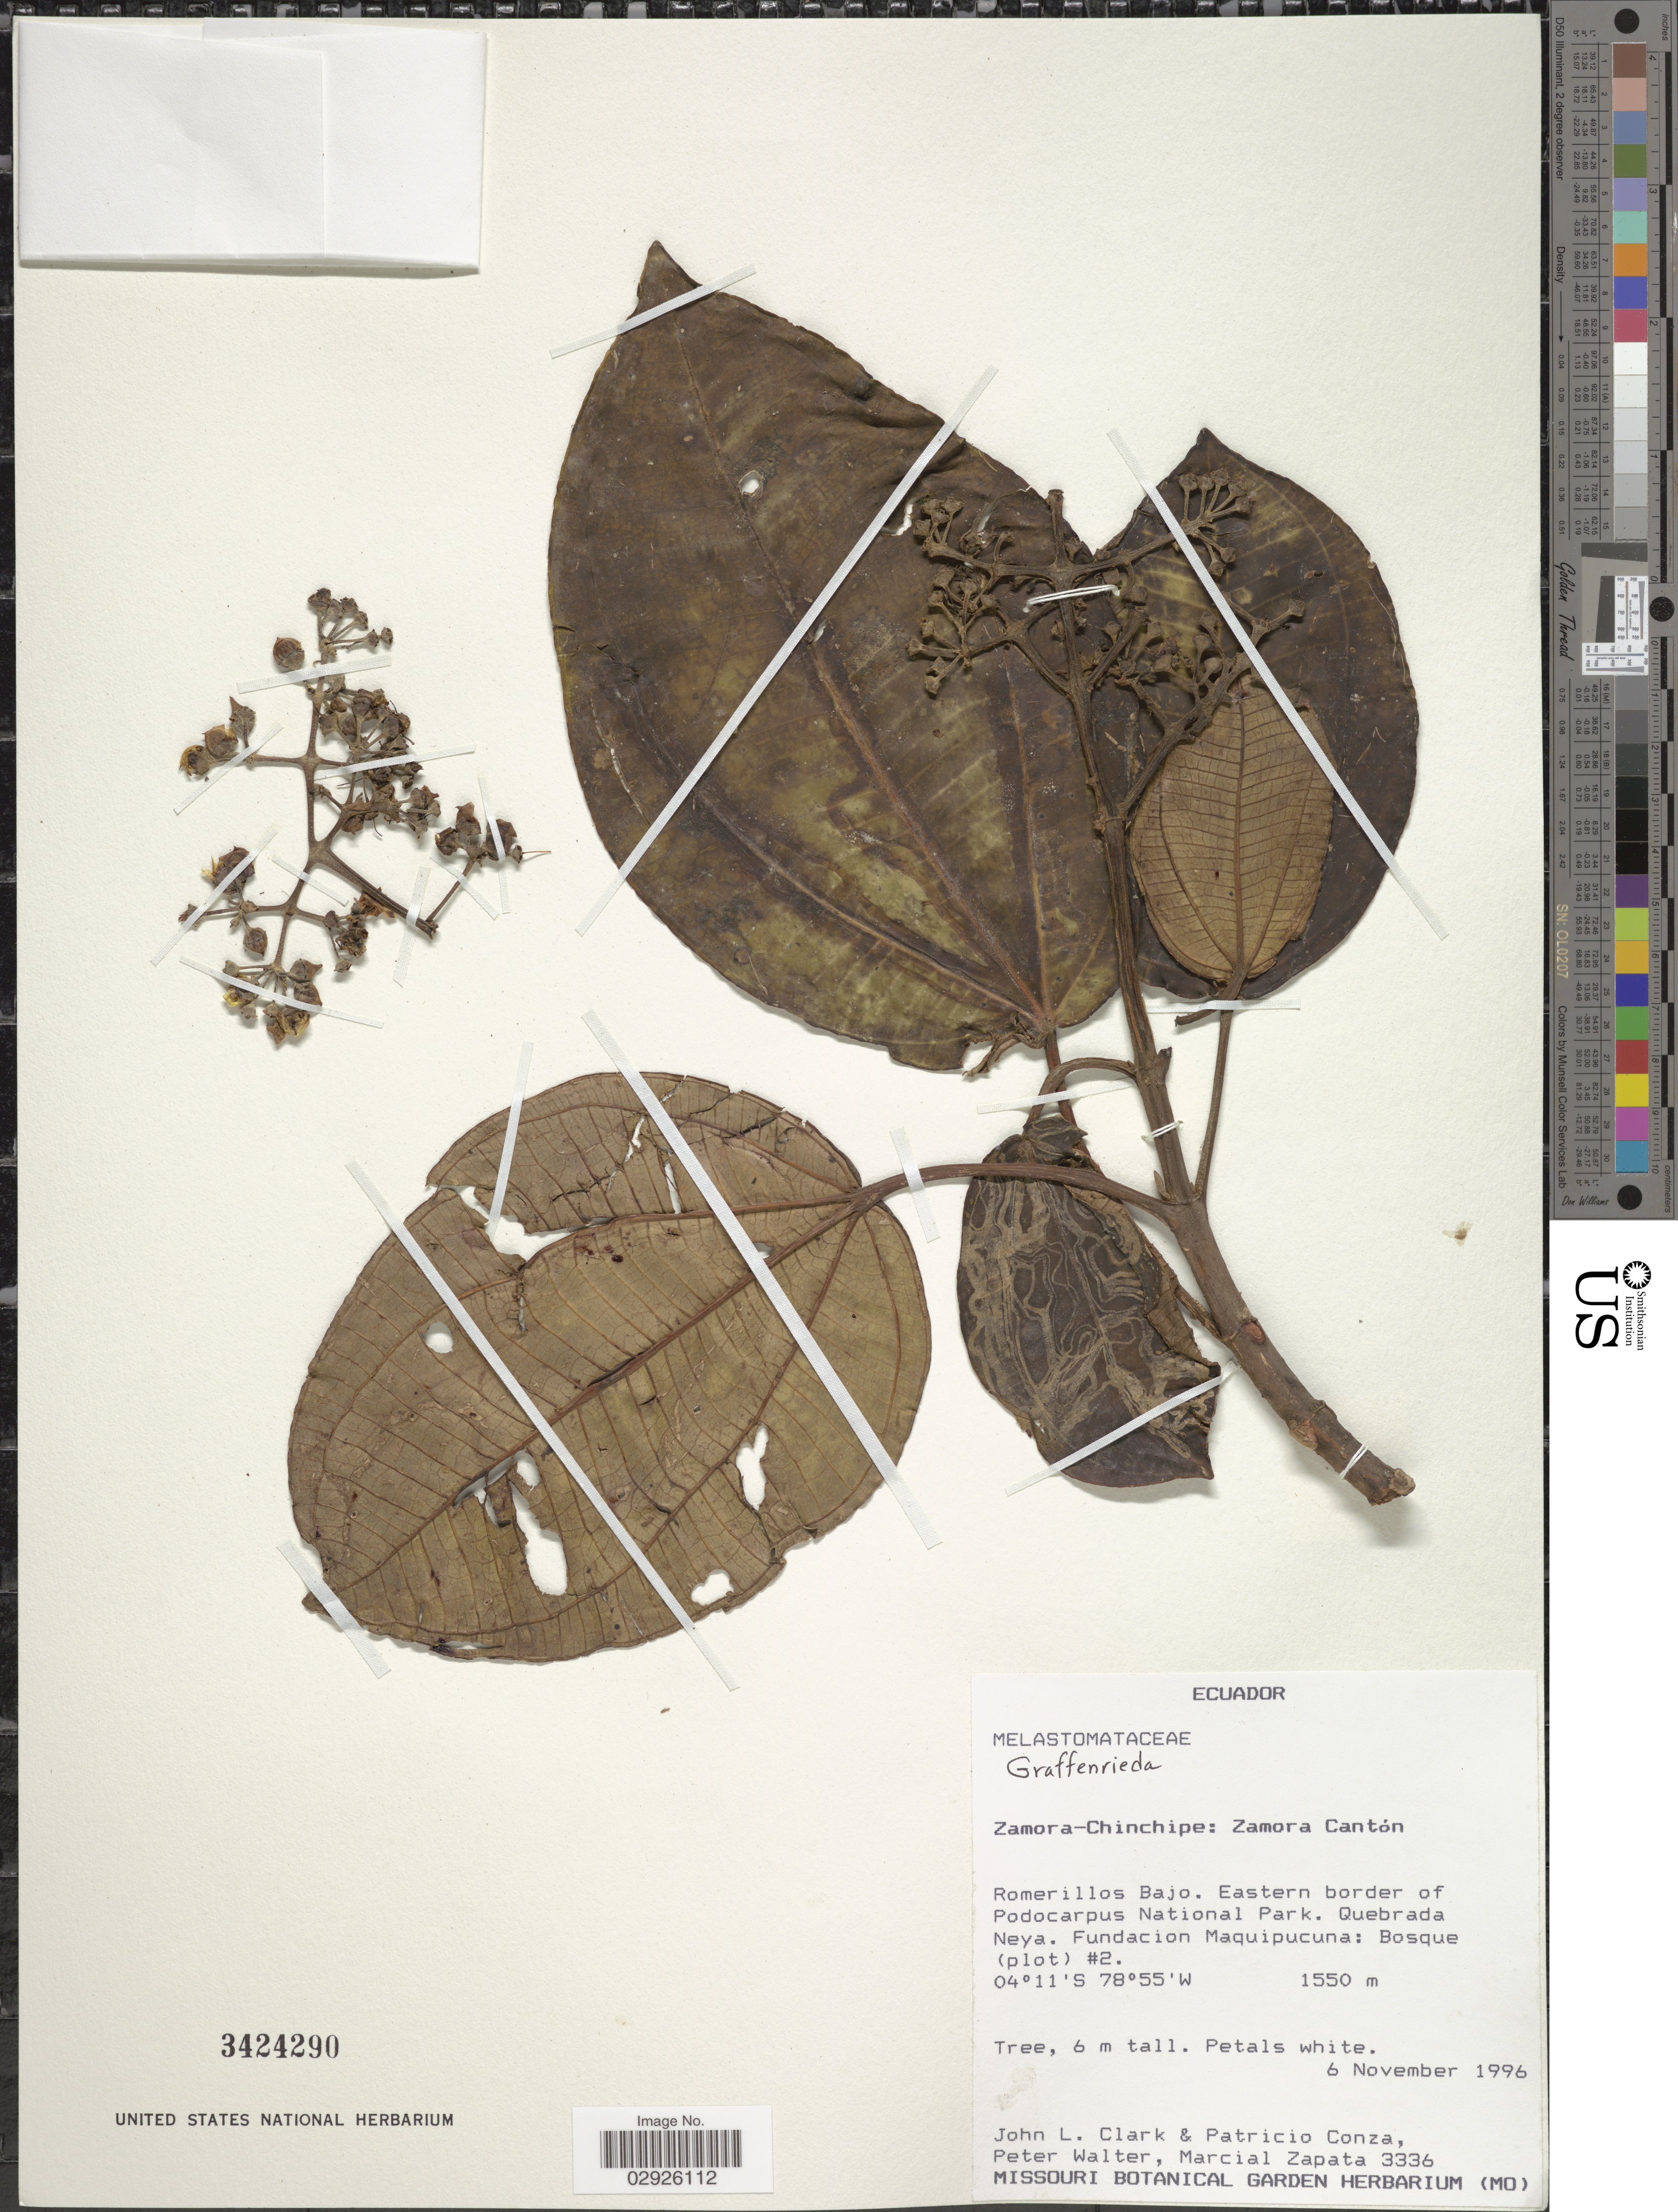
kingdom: Plantae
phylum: Tracheophyta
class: Magnoliopsida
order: Myrtales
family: Melastomataceae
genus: Graffenrieda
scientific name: Graffenrieda cucullata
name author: (Triana) L.O. Williams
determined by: Murillo, J. S.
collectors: J. L. Clark, P. Conza, P. Walter & M. Zapata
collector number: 3336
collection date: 1996-11-06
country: Ecuador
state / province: Zamora-Chinchipe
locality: Zamora Cantón. Romerillos Bajo. Eastern border of Podocarpus National Park. Quebrada Neya. Fundacion Maquipucuna.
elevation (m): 1550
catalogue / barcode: US 3424290